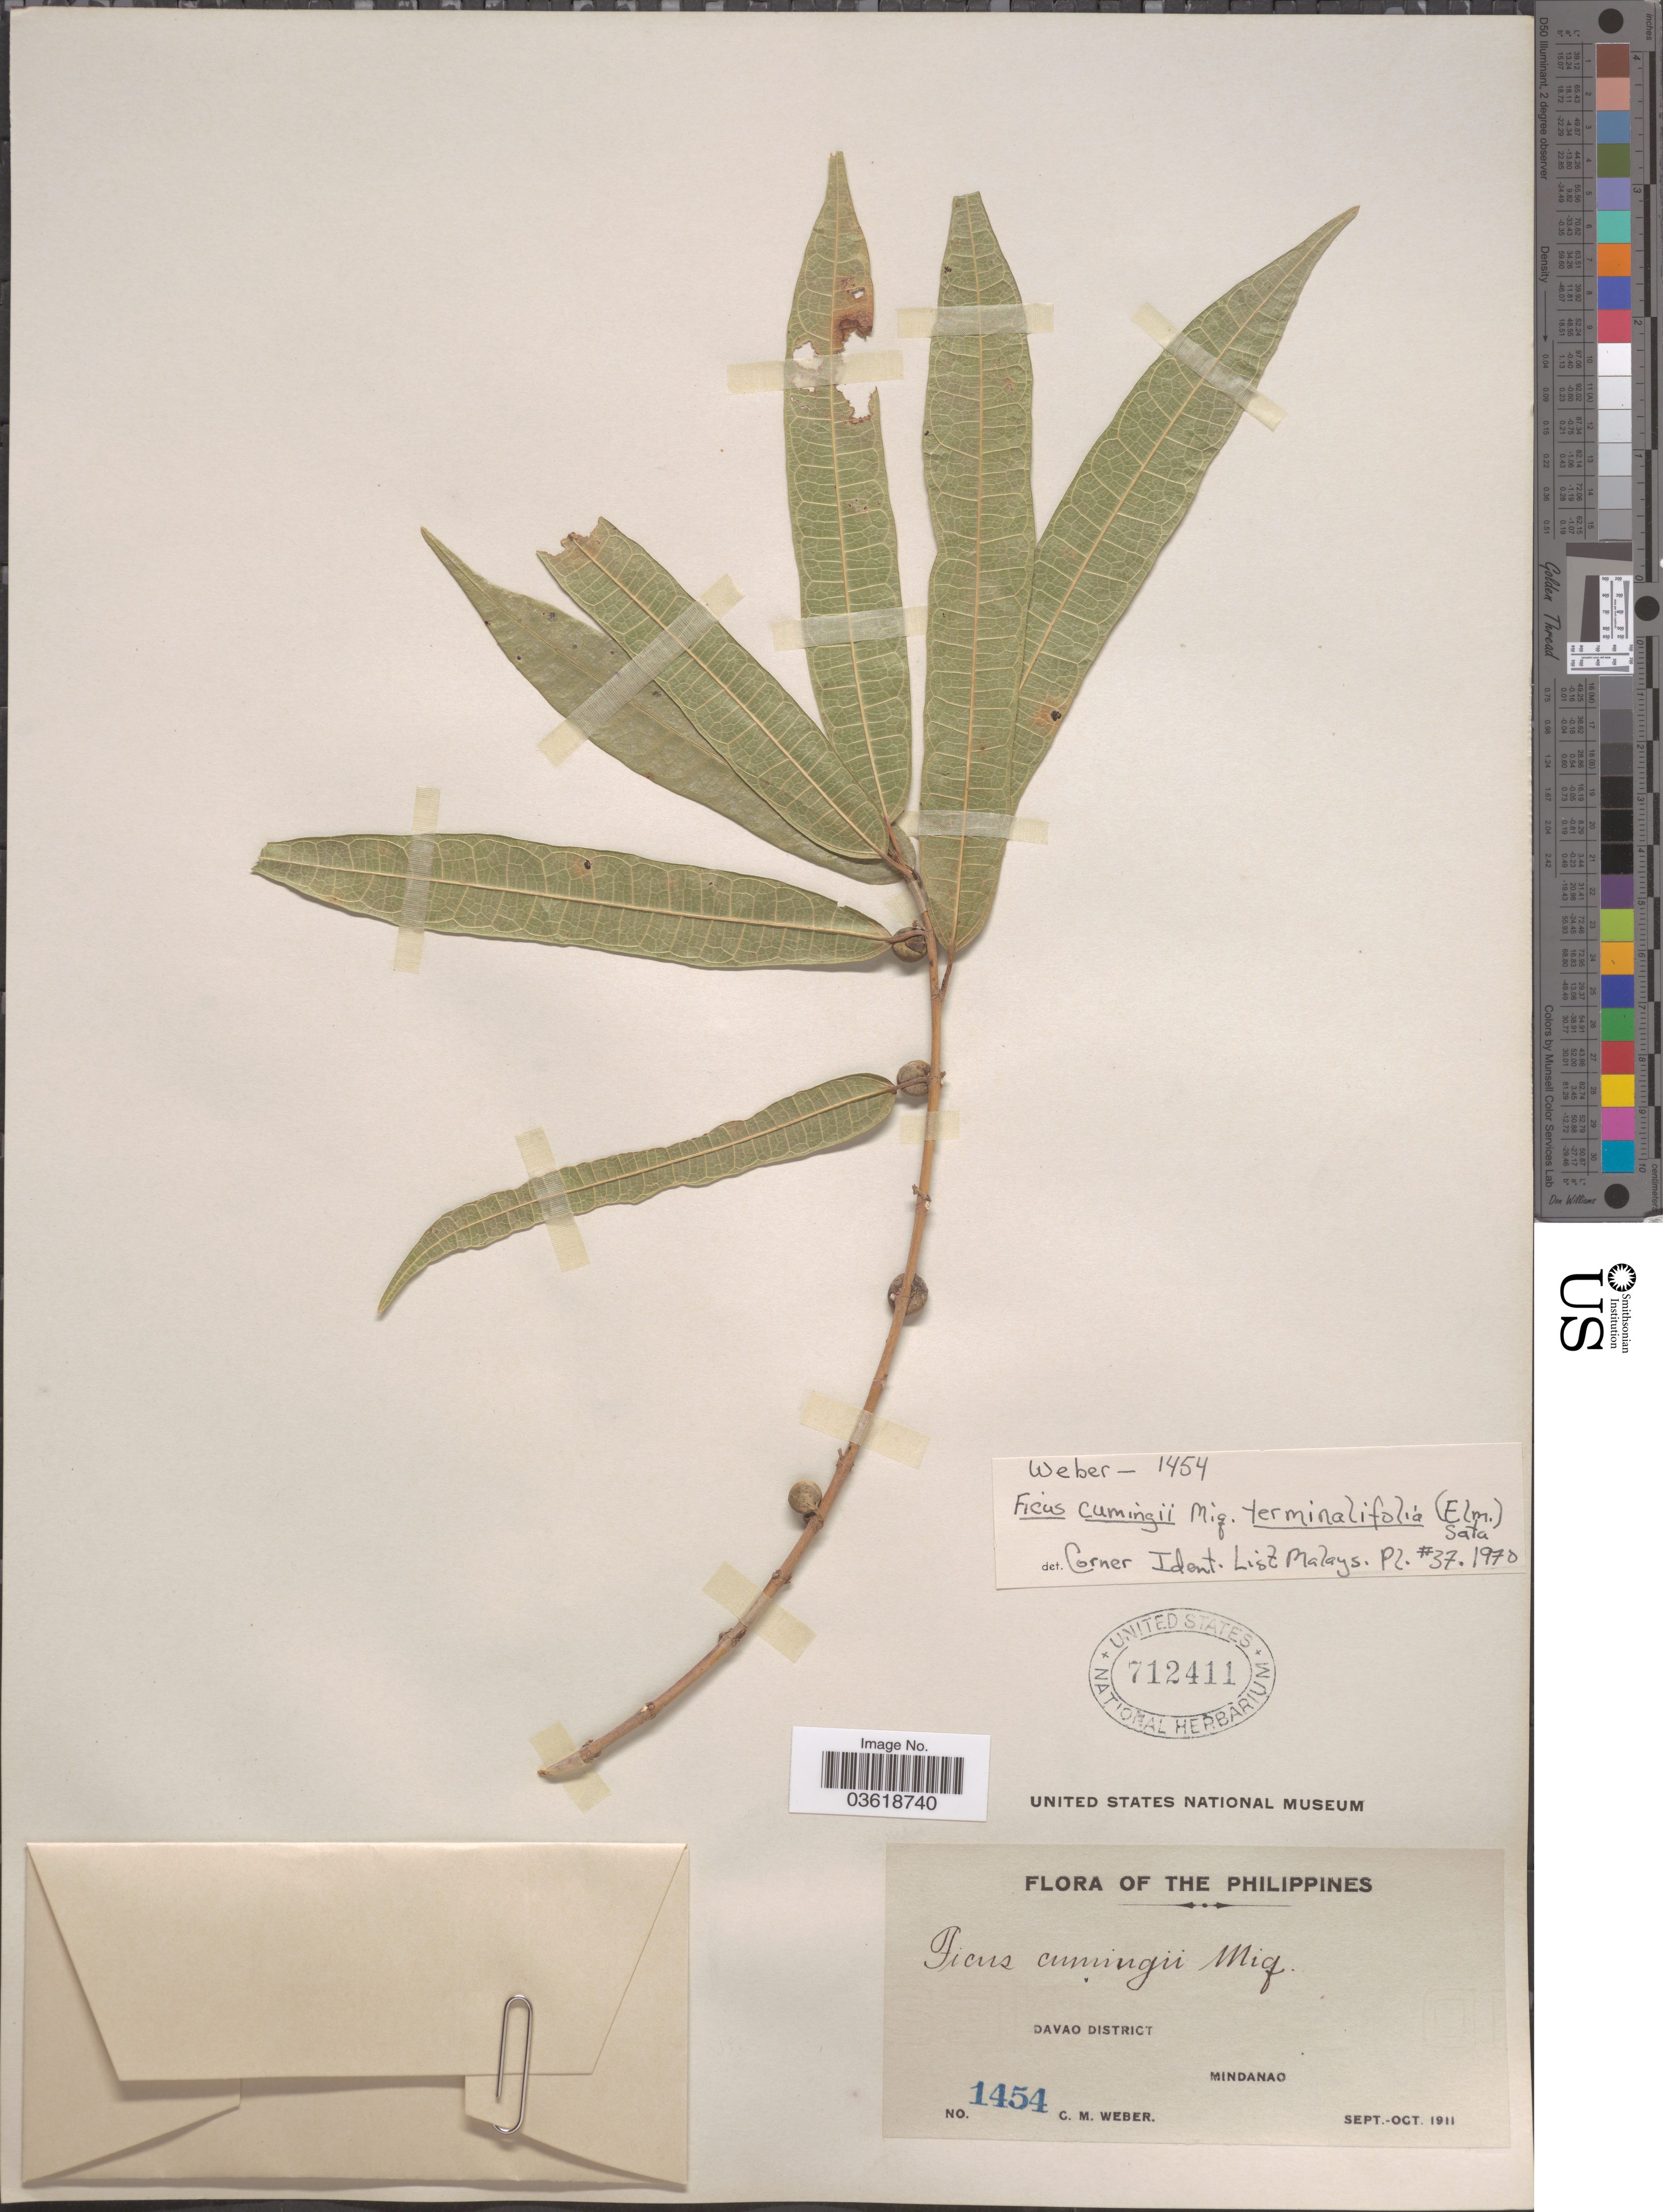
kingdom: Plantae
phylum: Tracheophyta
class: Magnoliopsida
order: Rosales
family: Moraceae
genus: Ficus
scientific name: Ficus terminalifolia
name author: Elmer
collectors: C. M. Weber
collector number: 1454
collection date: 1911-09/1911-10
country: Philippines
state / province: Davao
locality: Davao District. Mindanao.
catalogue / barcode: US 712411